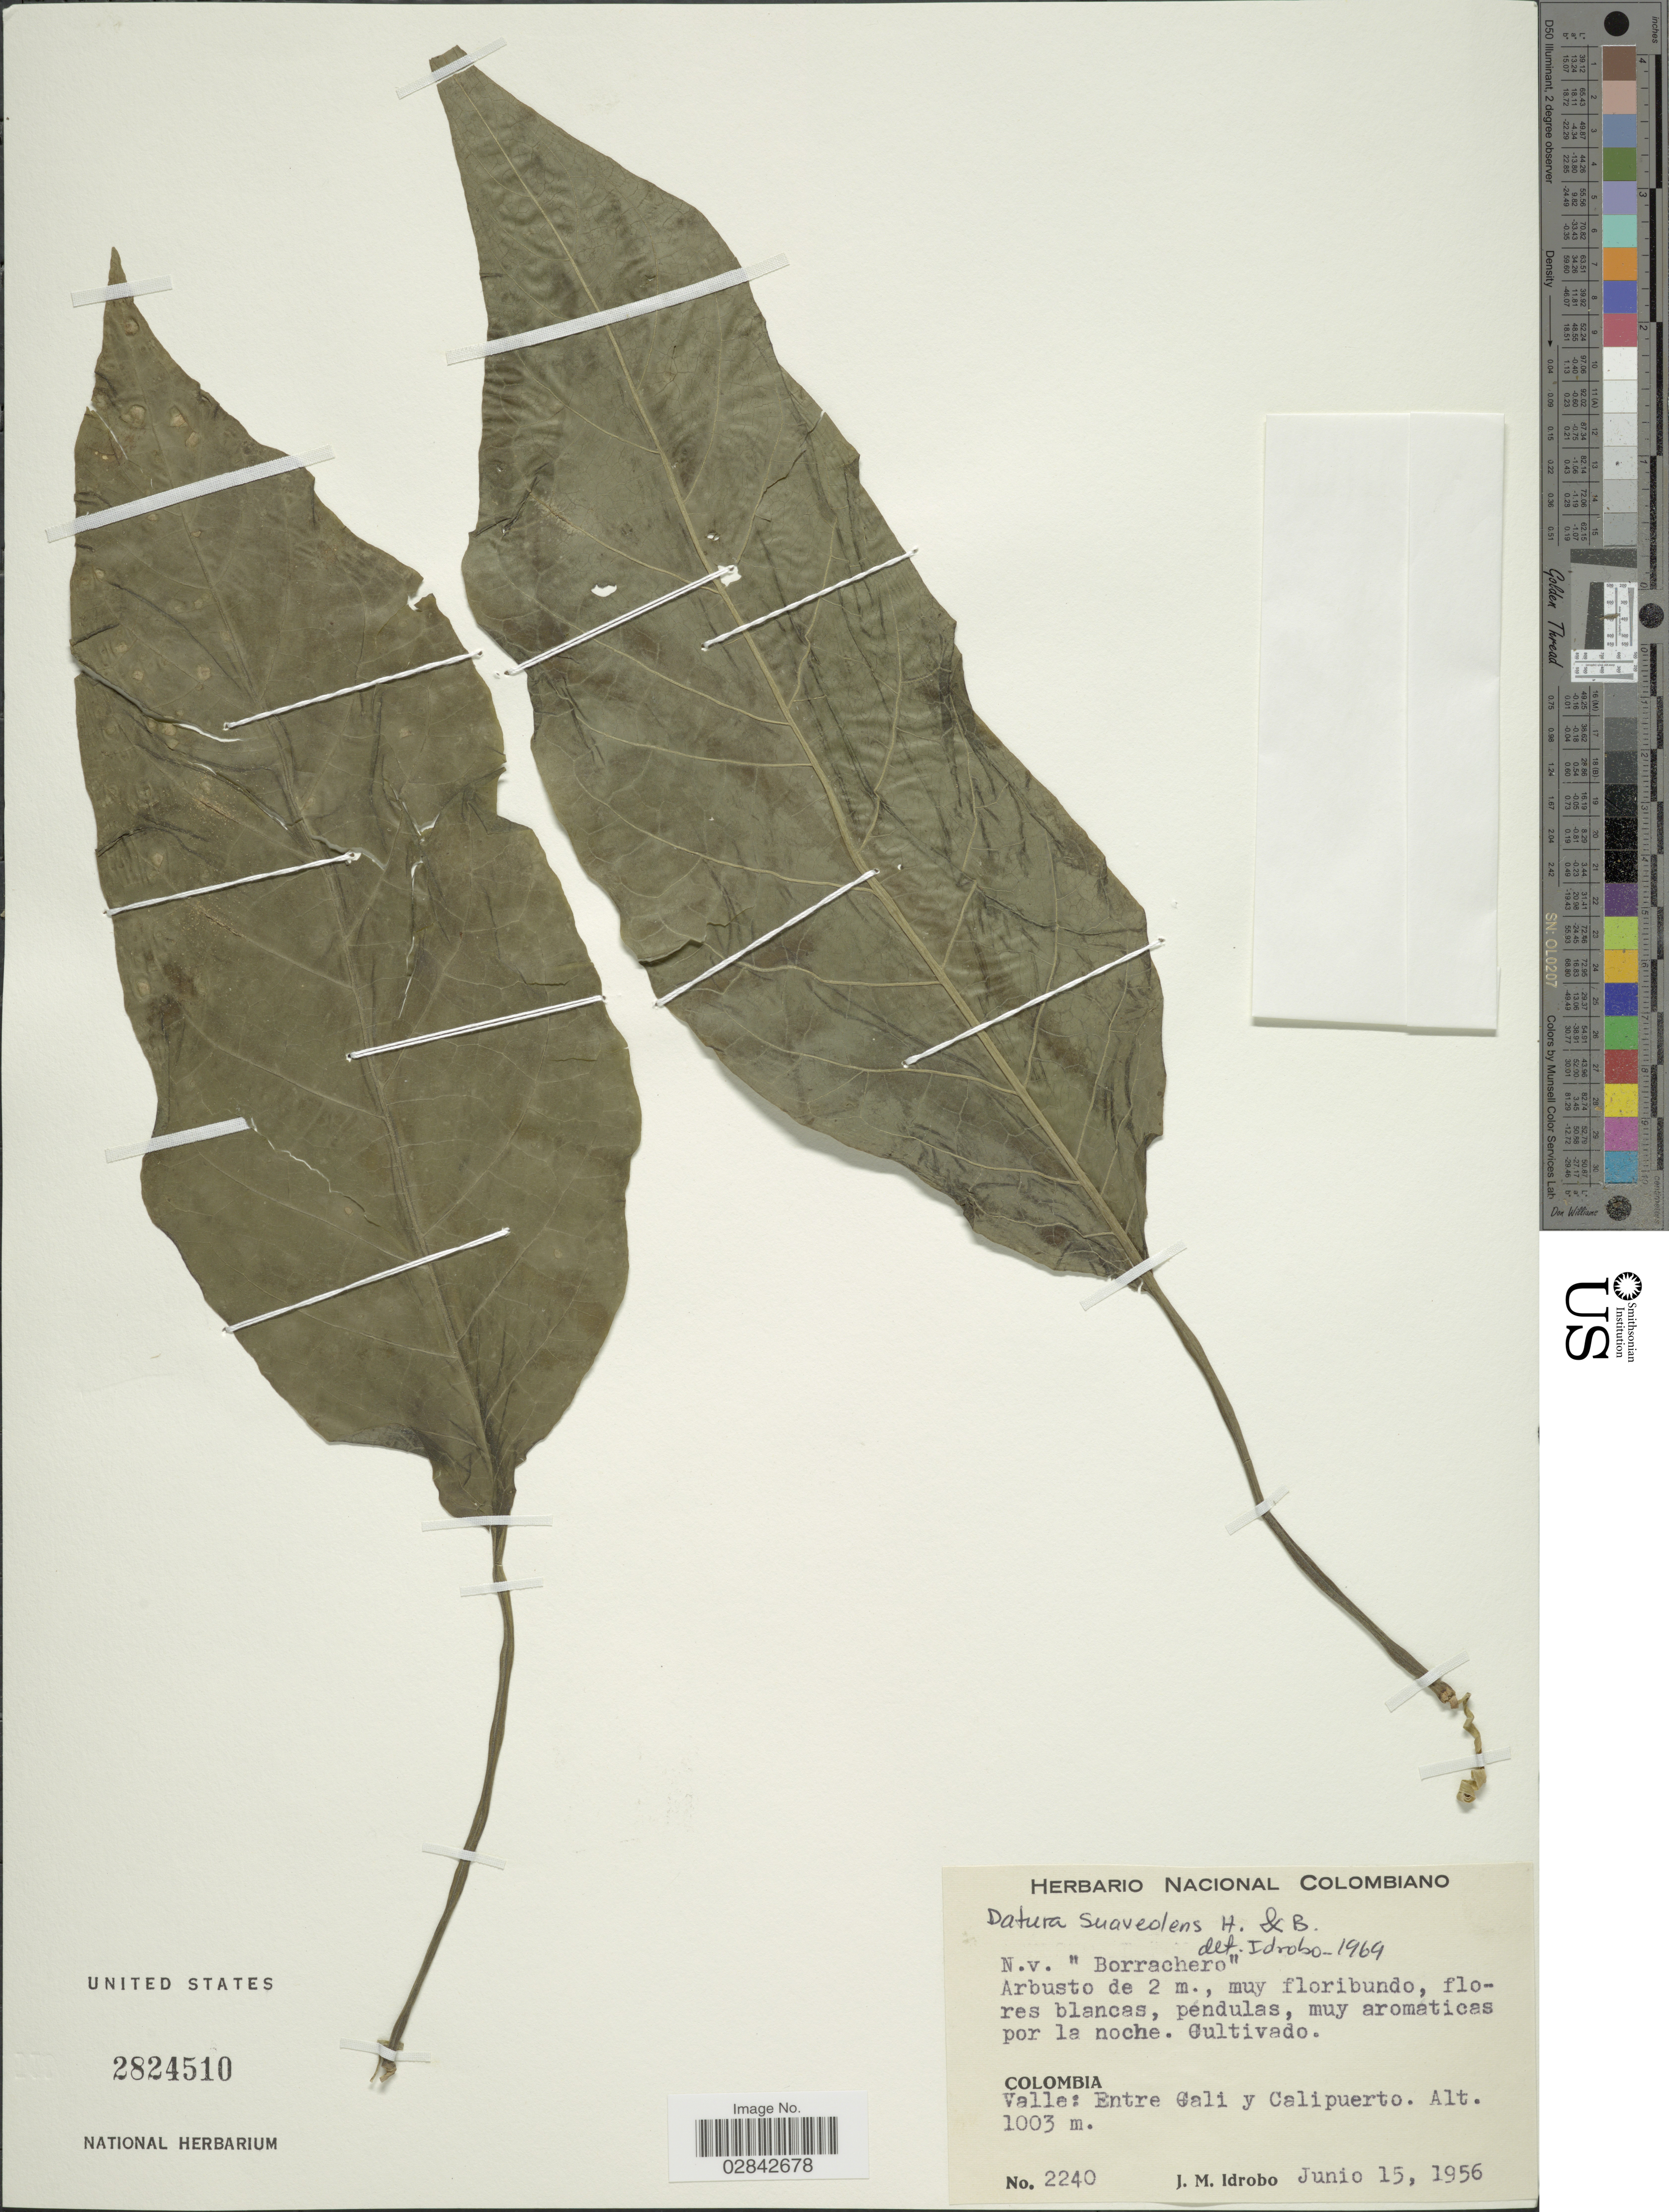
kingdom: Plantae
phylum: Tracheophyta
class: Magnoliopsida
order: Solanales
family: Solanaceae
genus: Brugmansia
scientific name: Brugmansia suaveolens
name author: (Humb. & Bonpl. ex Willd.) Brecht. & J. Presl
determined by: (US) Smithsonian Institution - National Museum of Natural History - Department of Botany (UNITED STATES)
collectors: J. M. Idrobo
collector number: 2240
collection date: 1956-06-15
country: Colombia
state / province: Valle del Cauca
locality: Valle: Entre Gali y Calipuerto.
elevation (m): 1003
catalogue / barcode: US 2824510